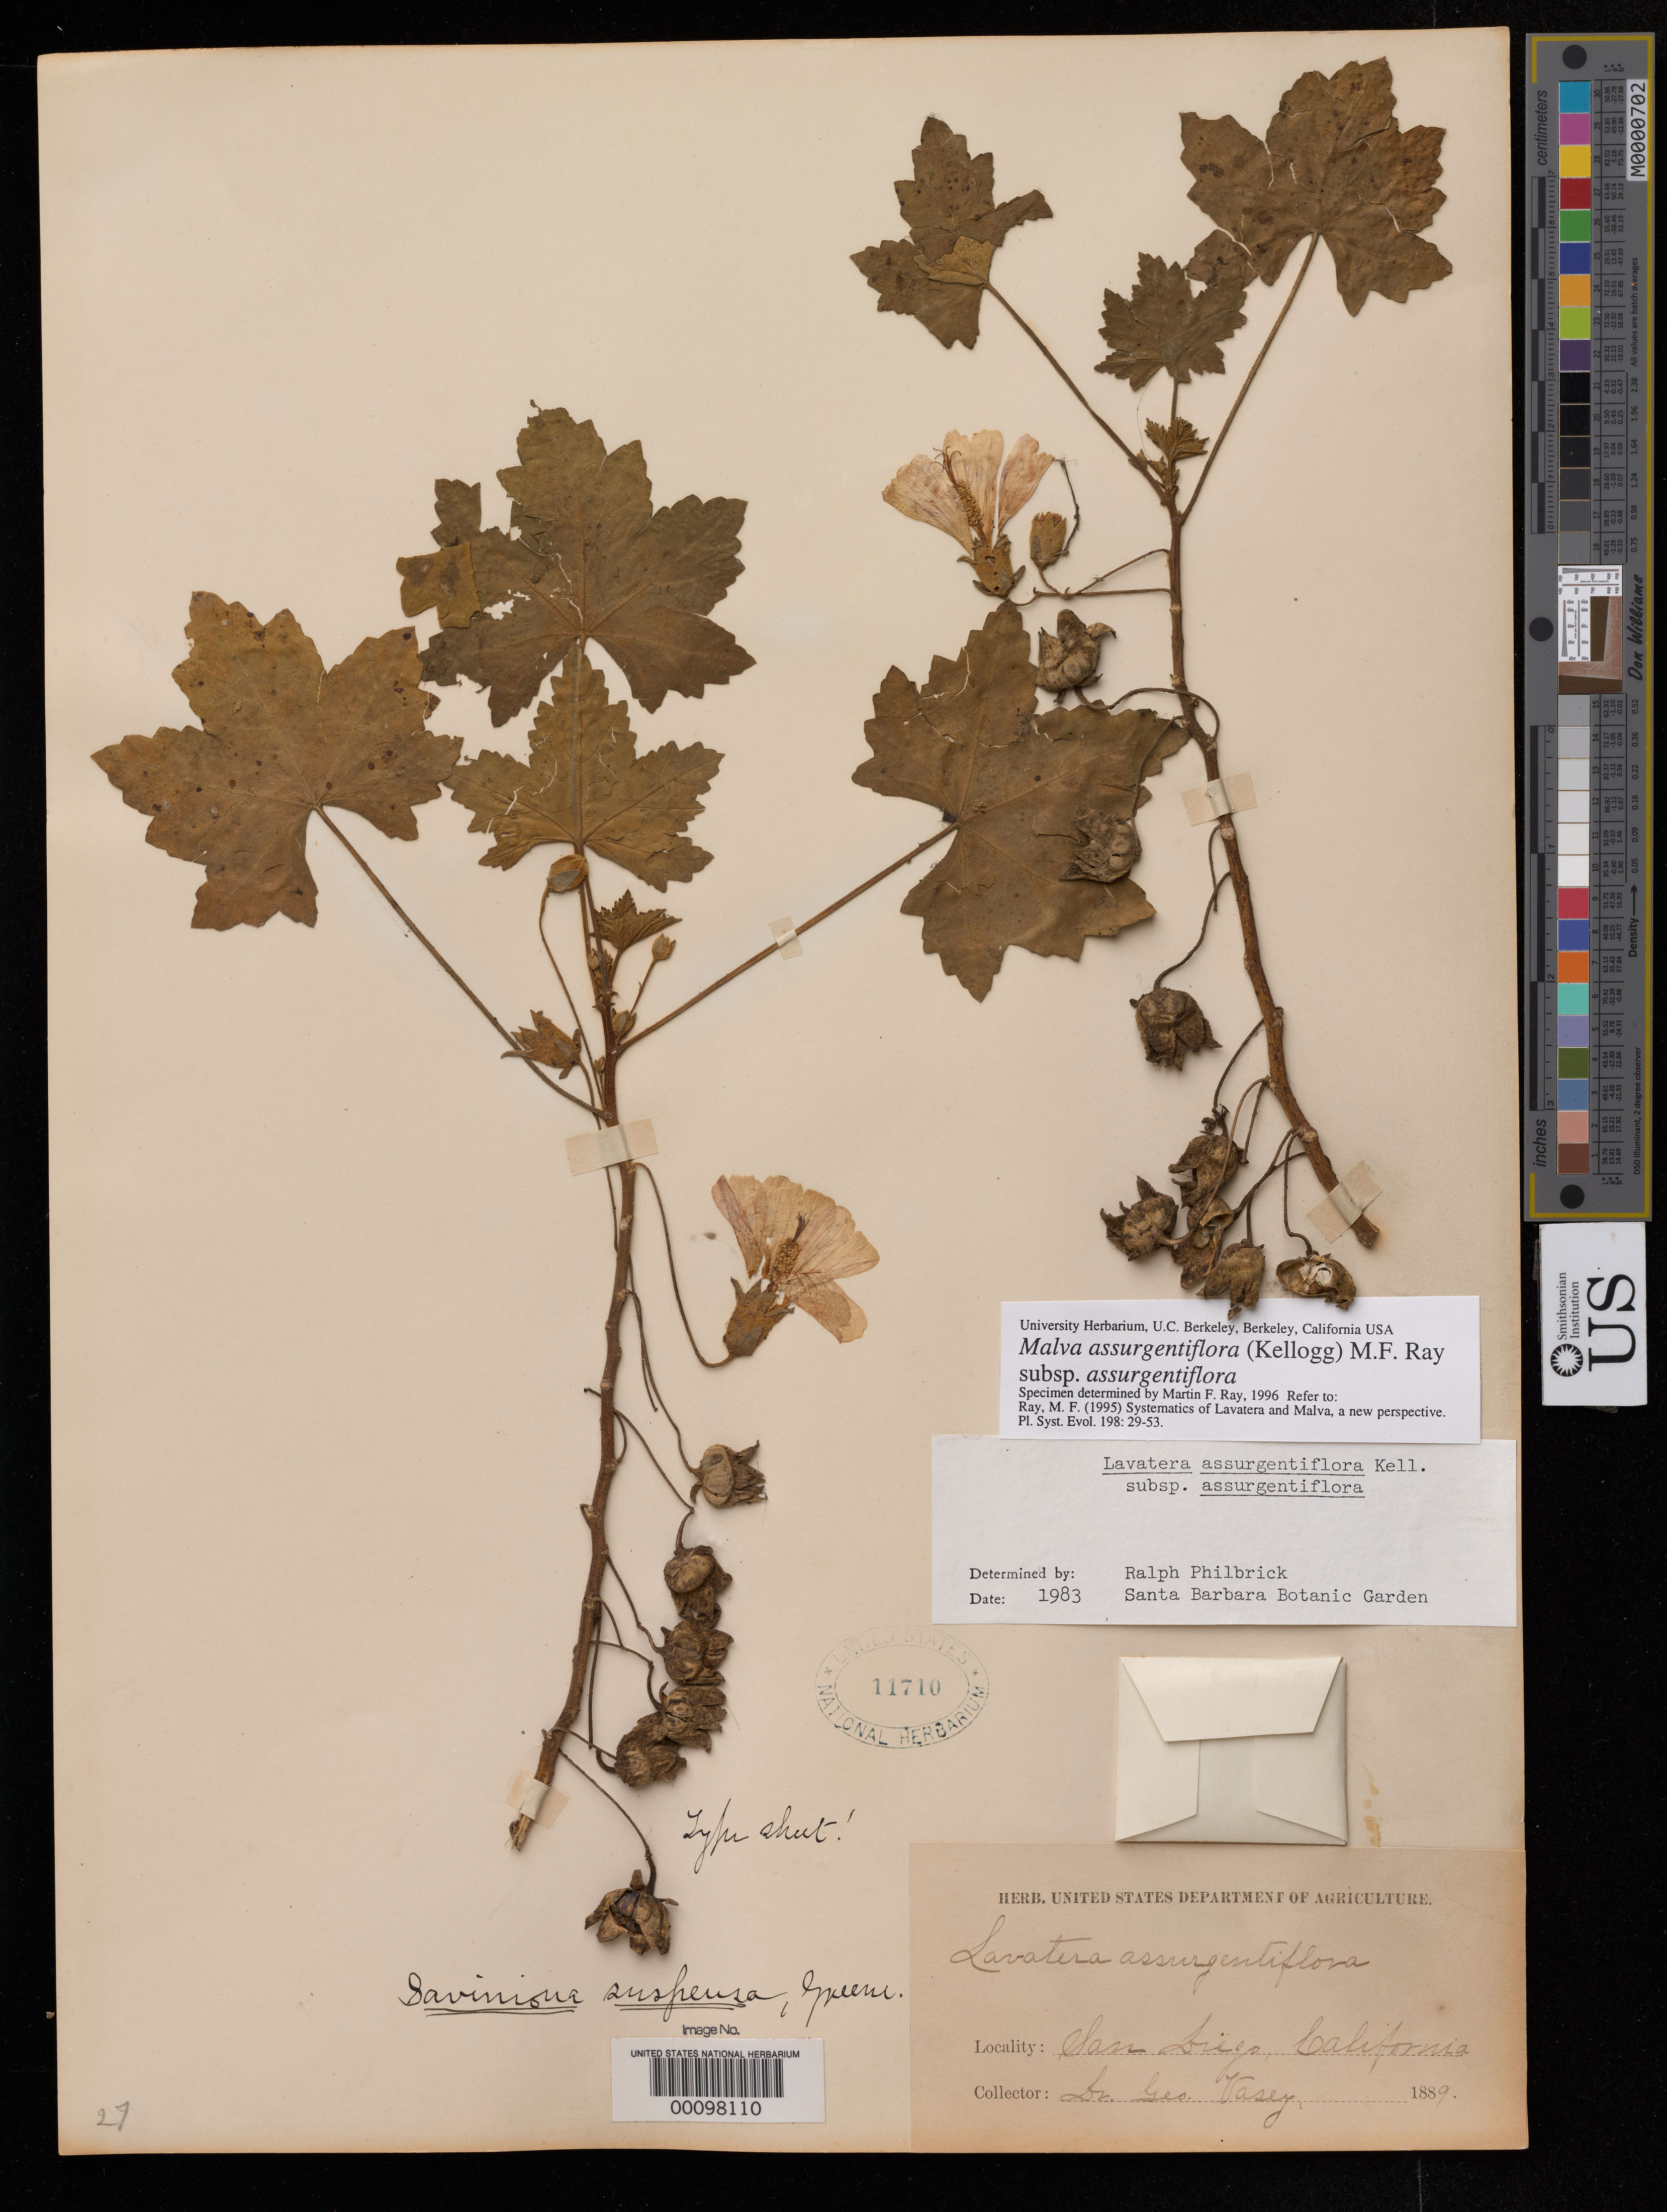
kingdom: Plantae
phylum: Tracheophyta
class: Magnoliopsida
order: Malvales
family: Malvaceae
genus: Saviniona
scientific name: Saviniona suspensa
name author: Greene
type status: Holotype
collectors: G. R. Vasey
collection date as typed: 1889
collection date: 1889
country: United States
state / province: California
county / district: San Diego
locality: San Diego.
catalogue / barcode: US 11710